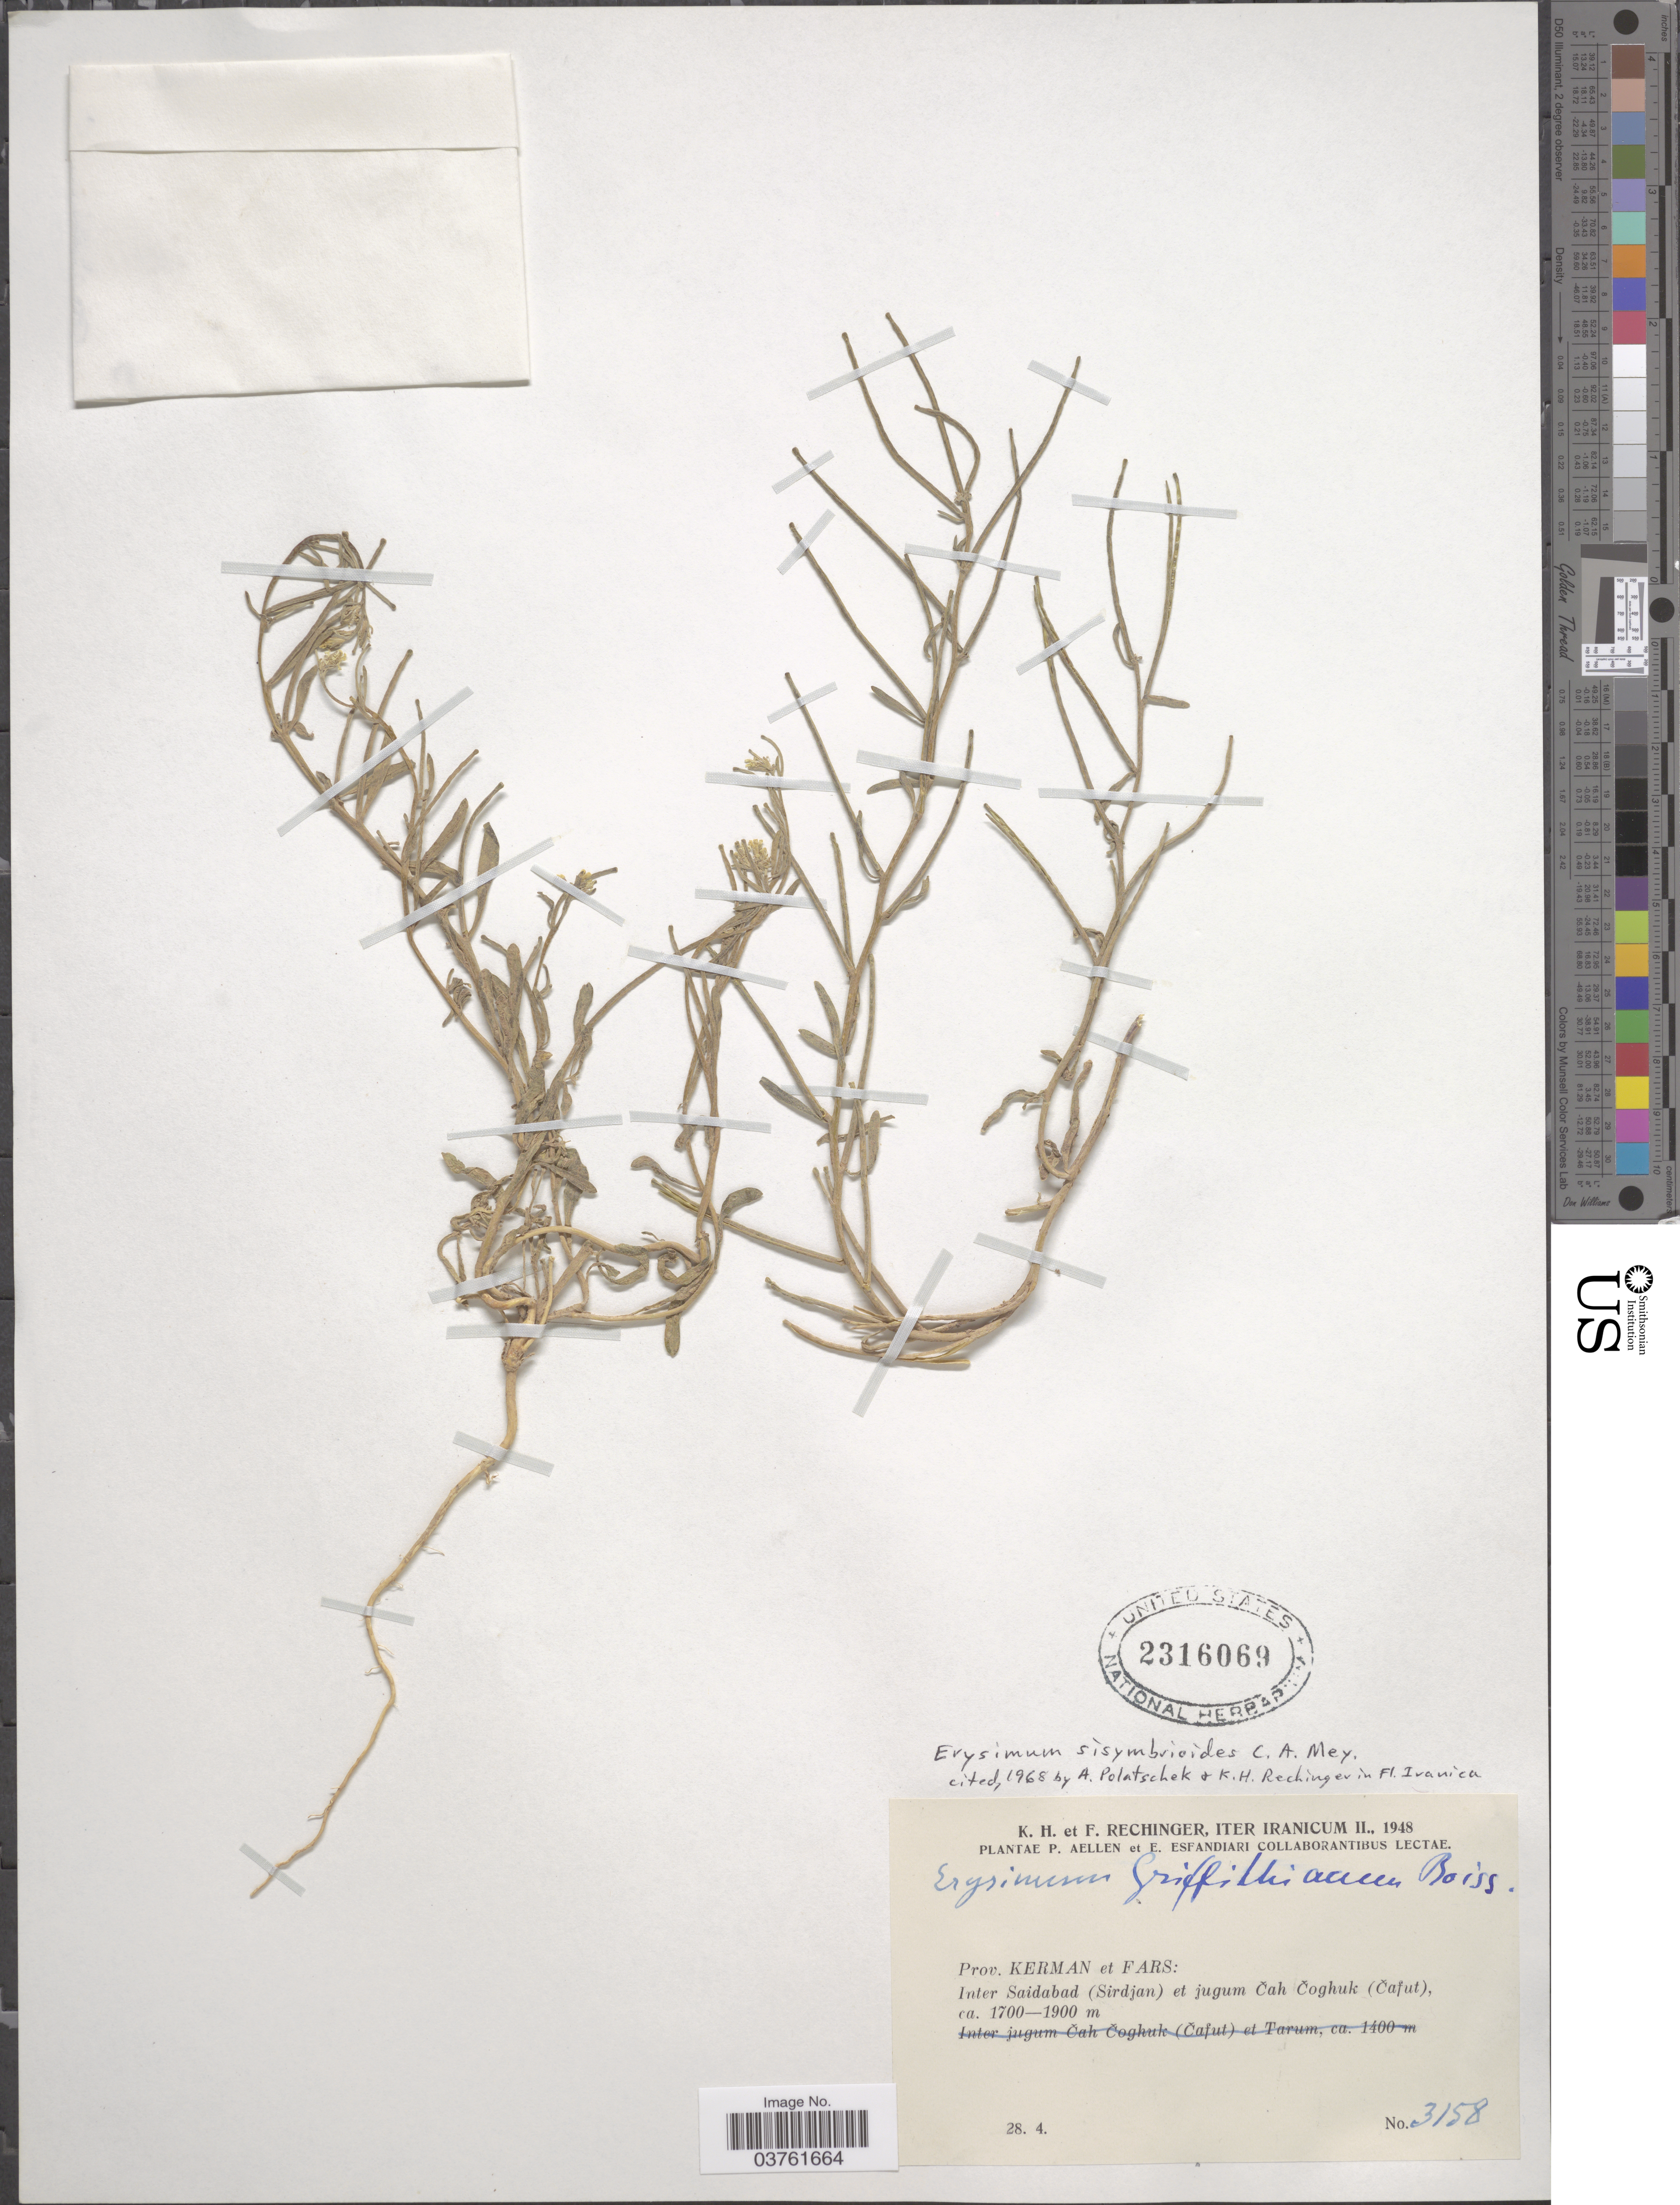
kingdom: Plantae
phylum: Tracheophyta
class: Magnoliopsida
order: Brassicales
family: Brassicaceae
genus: Erysimum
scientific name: Erysimum sisymbrioides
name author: C.A. Mey.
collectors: K. H. Rechinger & F. Rechinger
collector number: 3158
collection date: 1948-04-28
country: Iran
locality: Iter Iranicum. Prov. Kerman et Fars. Inter Saidabad (Sirdjan) et jugum Čah Čoghuk (Čafut).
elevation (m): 1700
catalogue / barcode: US 2316069